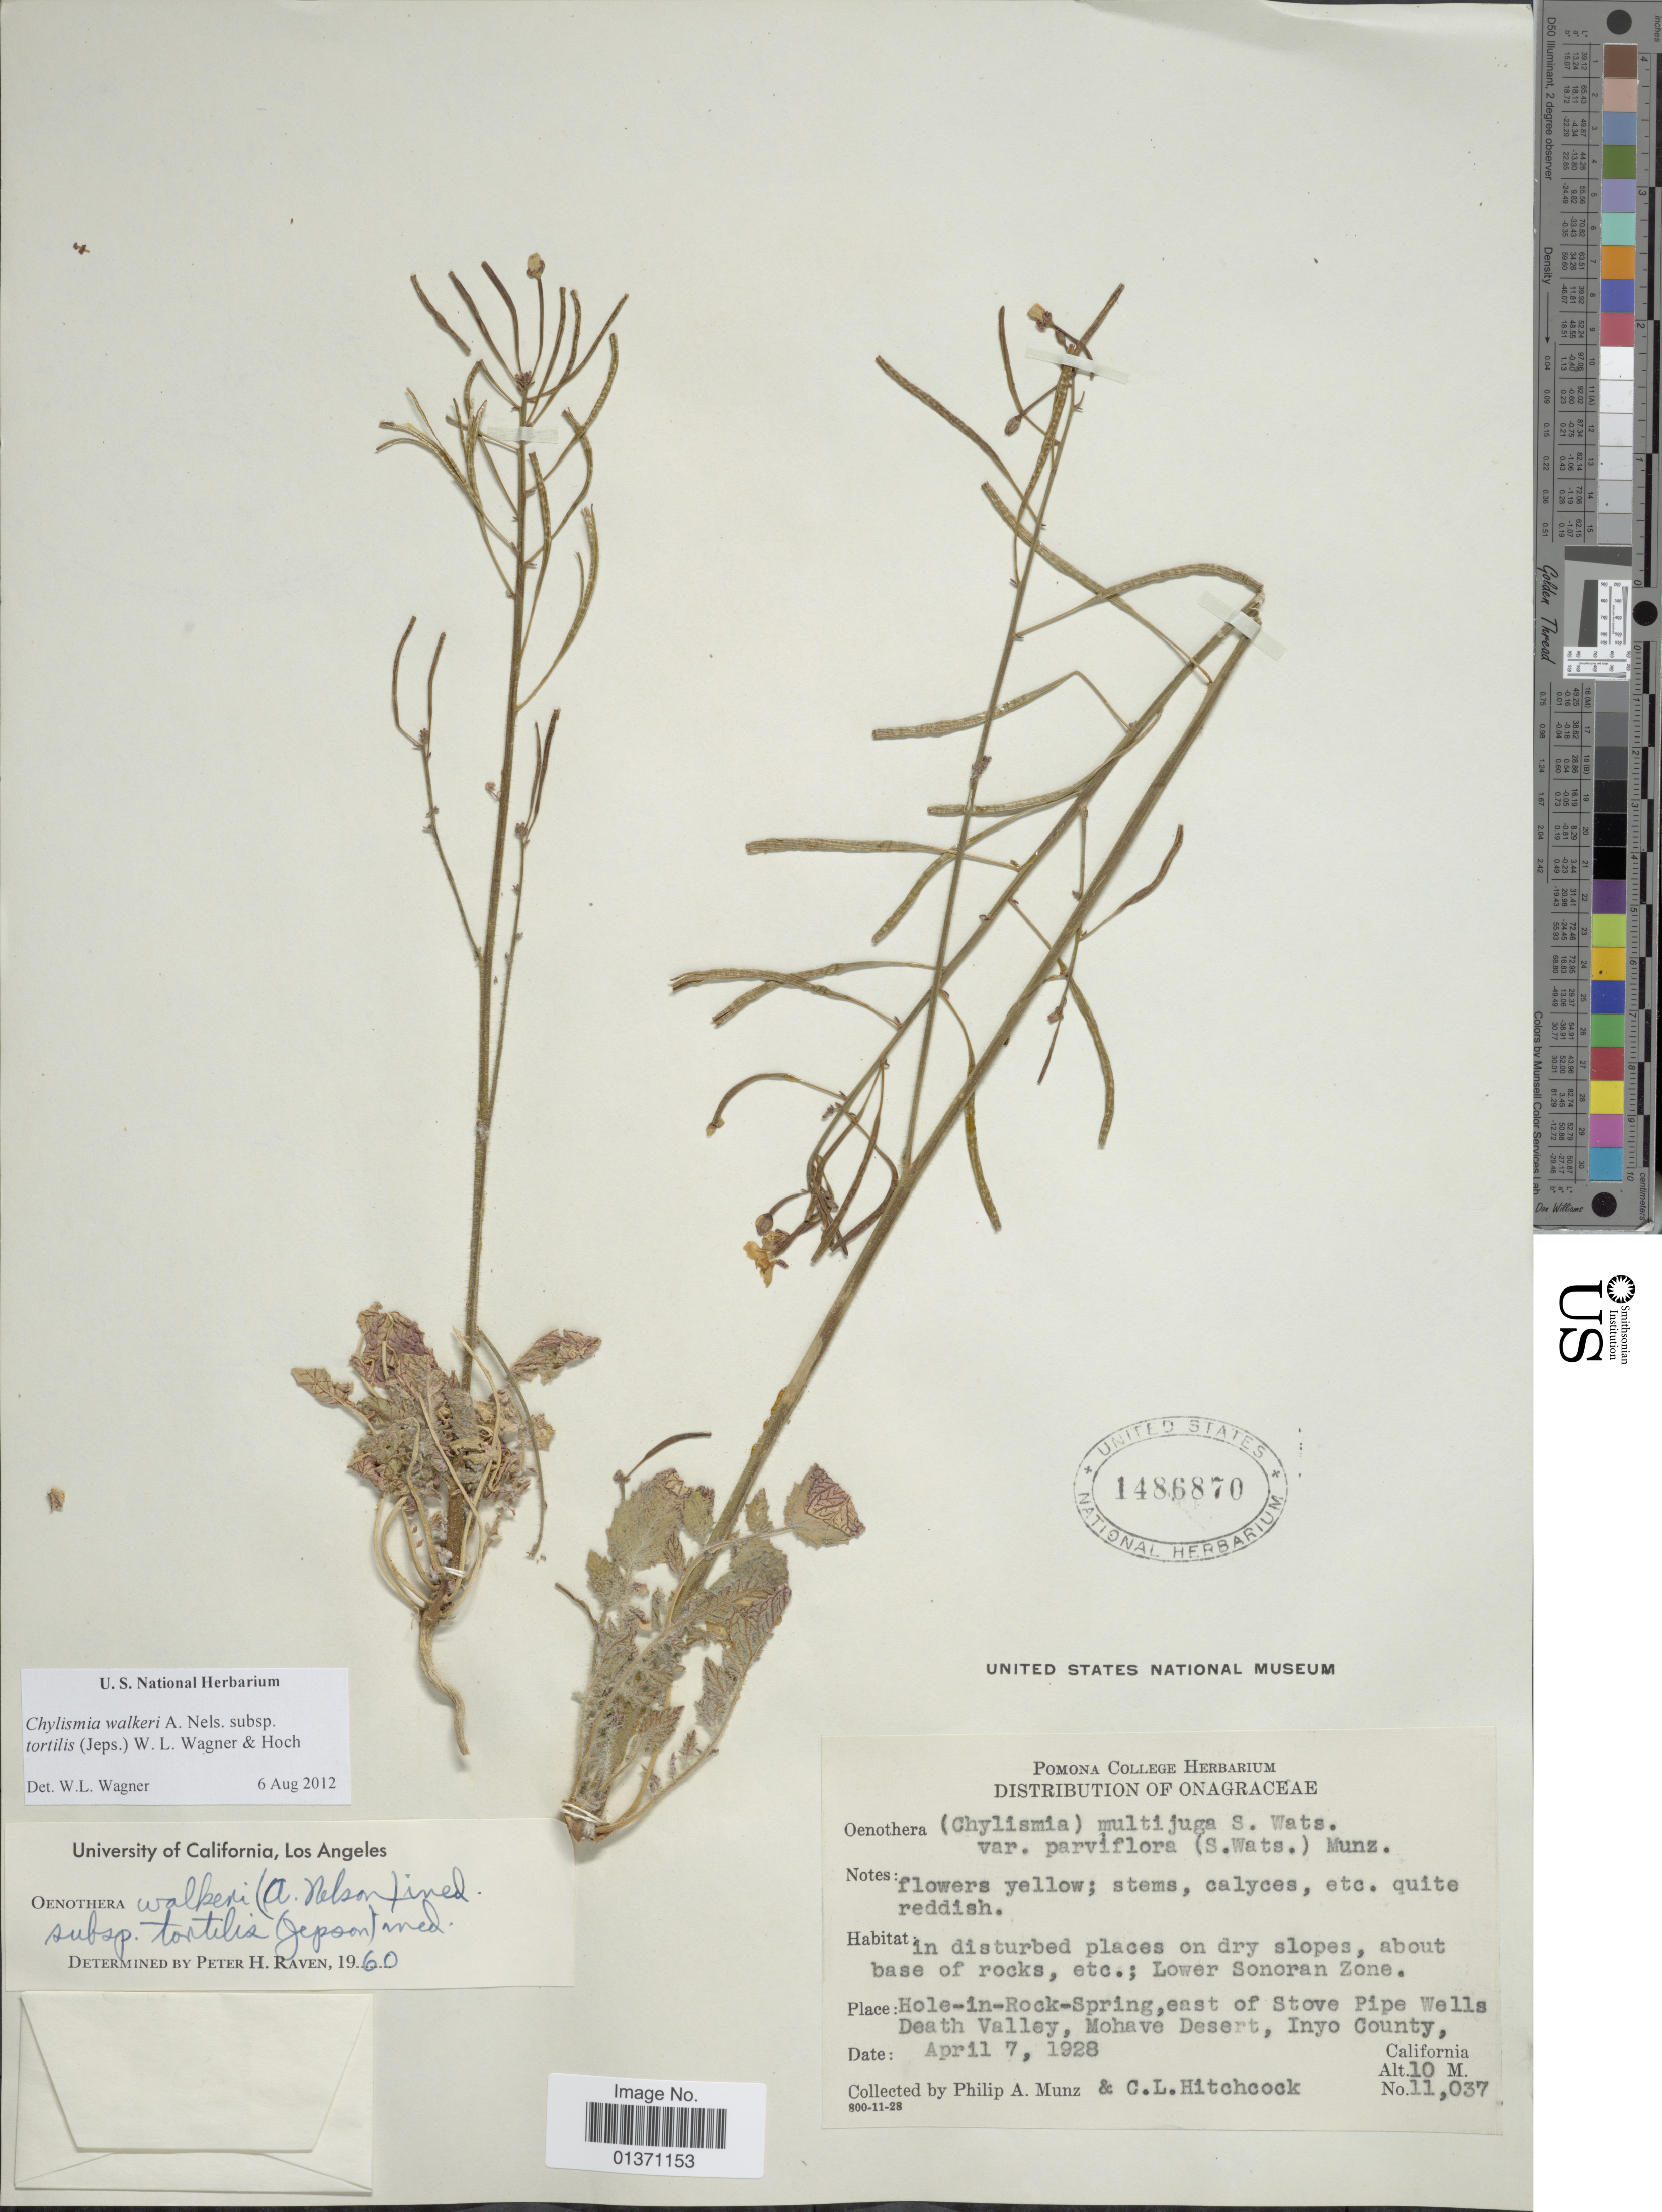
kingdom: Plantae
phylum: Tracheophyta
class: Magnoliopsida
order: Myrtales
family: Onagraceae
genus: Chylismia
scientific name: Chylismia walkeri subsp. tortilis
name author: (Jeps.) W.L. Wagner & Hoch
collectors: P. A. Munz & C. L. Hitchcock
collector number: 11037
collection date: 1928-04-07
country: United States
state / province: California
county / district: Inyo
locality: Hole-in-Rock-Spring, east of Stove Pipe Wells Death Valley, Mohave Desert, Inyo County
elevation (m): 10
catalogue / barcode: US 1486870